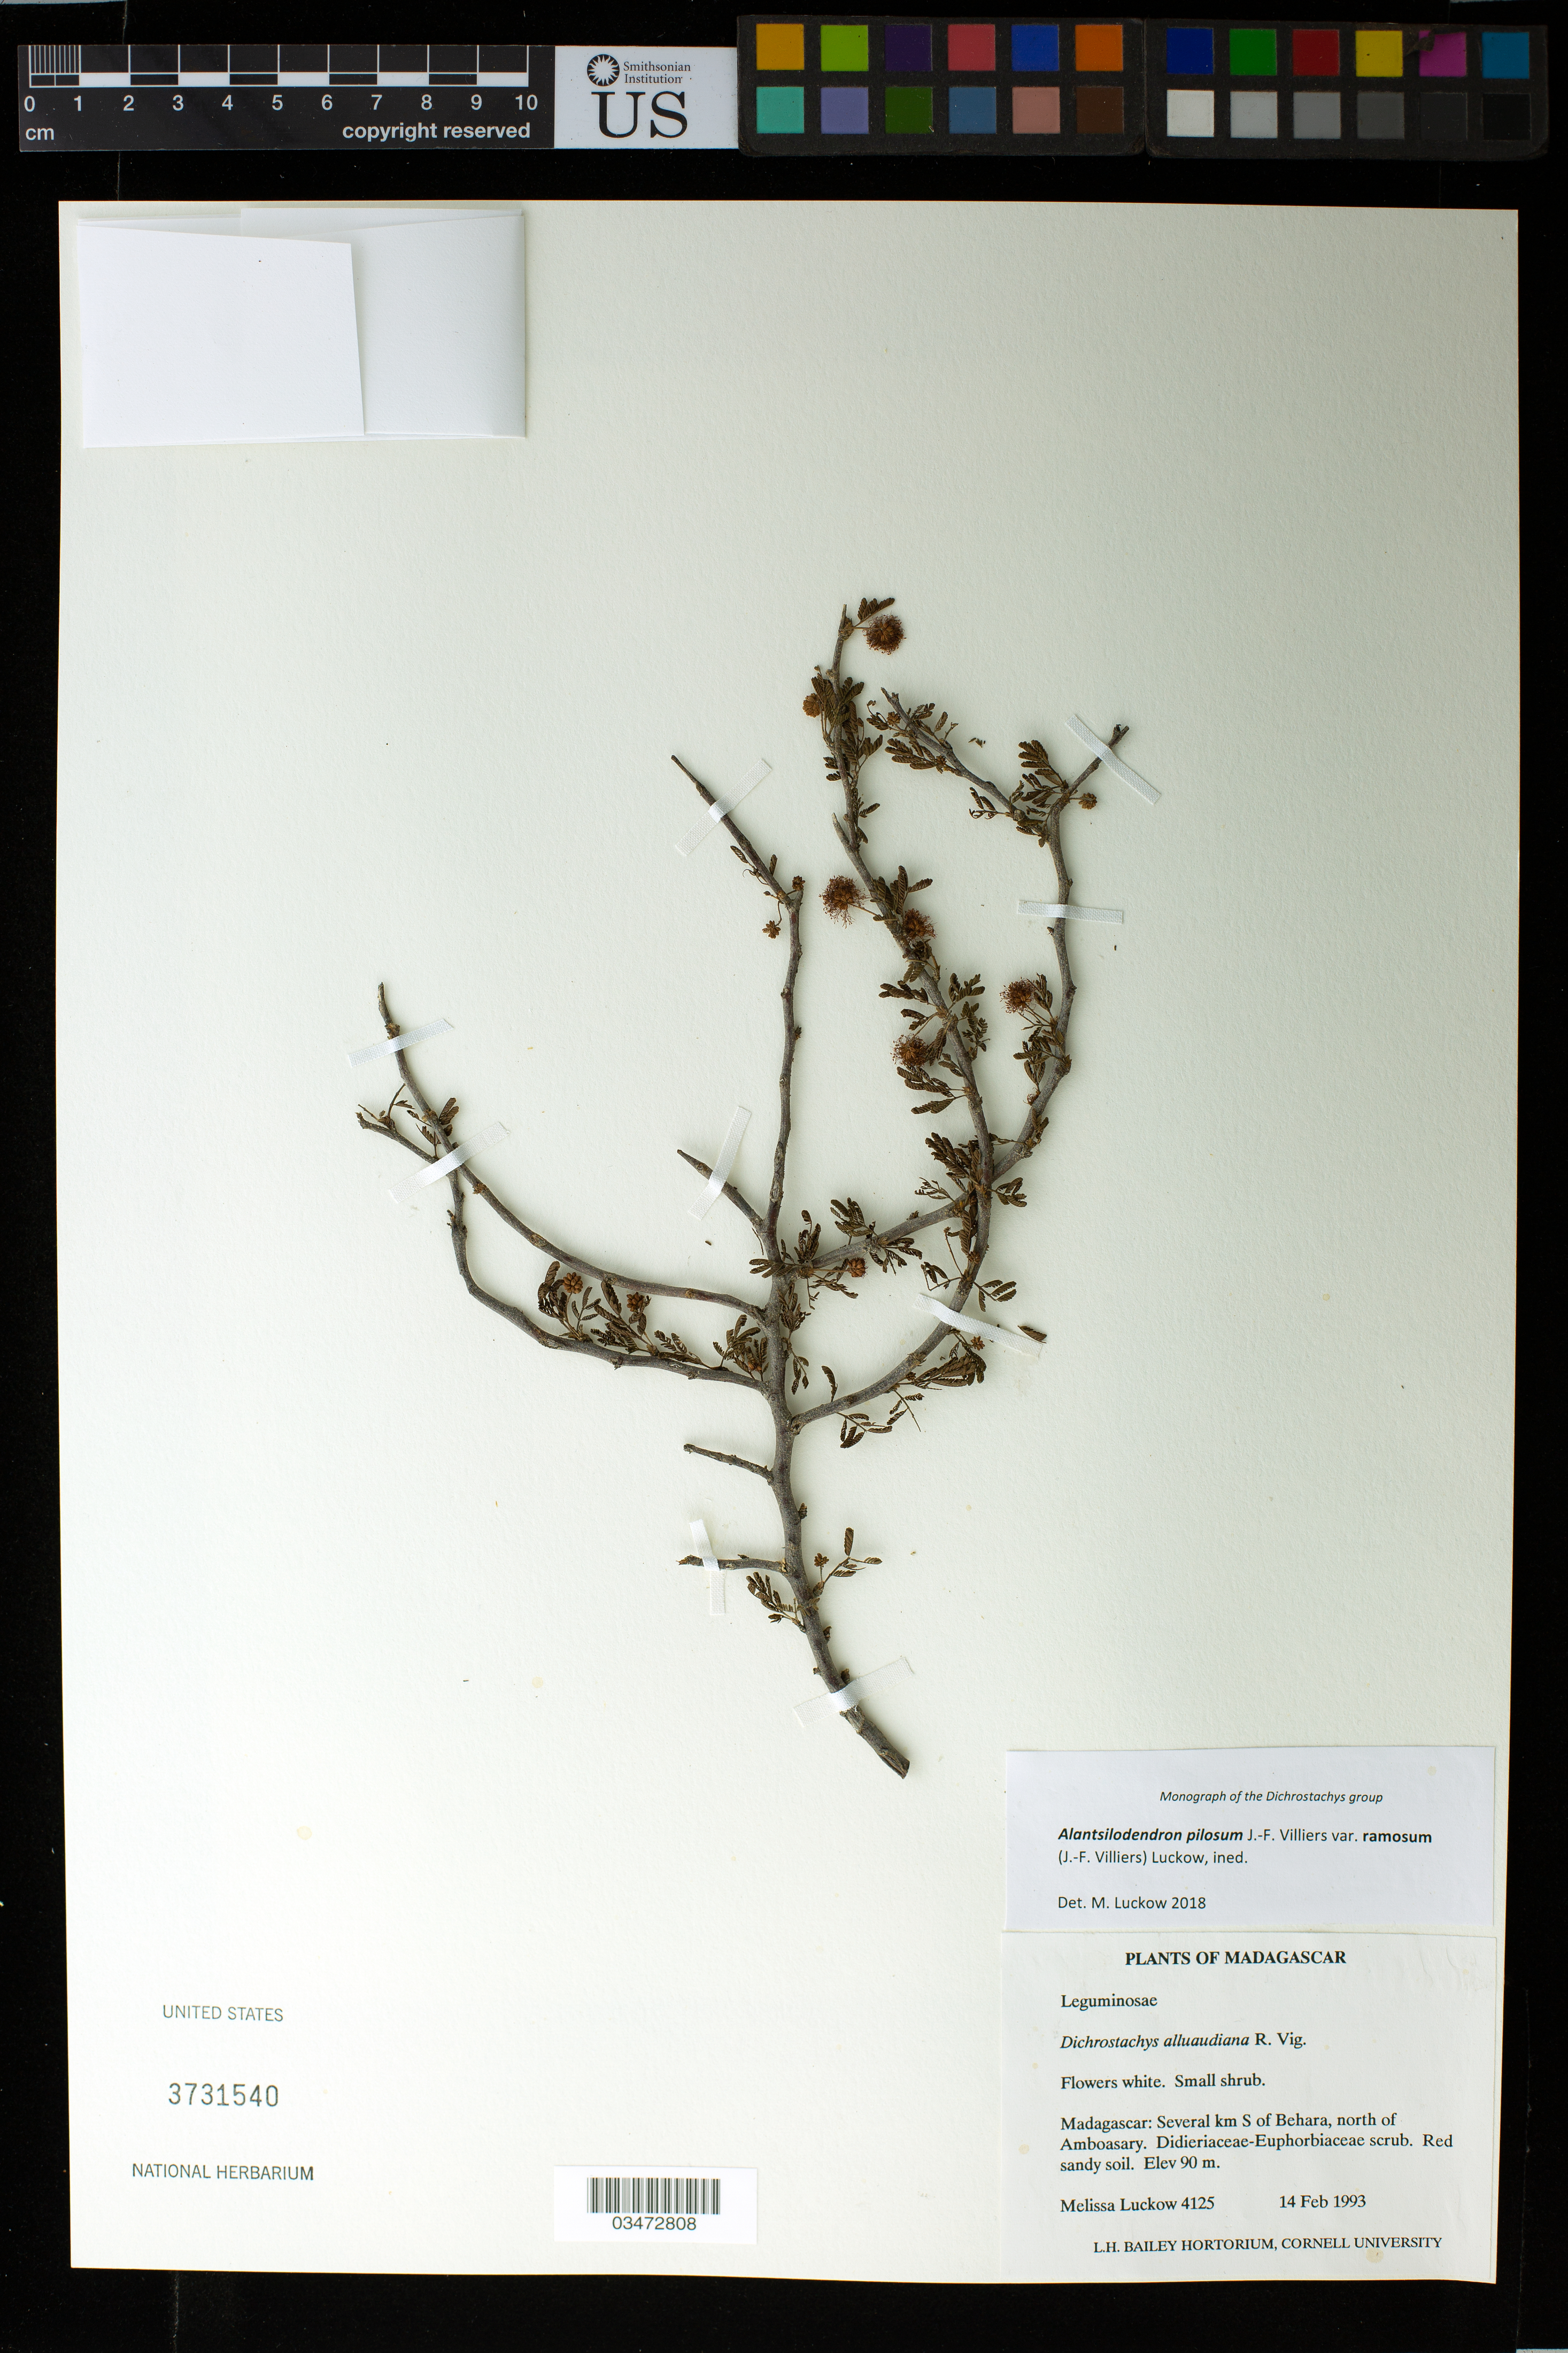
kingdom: Plantae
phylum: Tracheophyta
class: Magnoliopsida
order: Fabales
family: Fabaceae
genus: Alantsilodendron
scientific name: Alantsilodendron pilosum var. ramosum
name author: (Villiers) Luckow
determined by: Luckow, M. A.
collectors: M. A. Luckow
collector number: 4125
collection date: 1993-02-14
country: Madagascar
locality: Madagascar: Several km S of Behara, north of Amboasary.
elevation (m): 90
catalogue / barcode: US 3731540